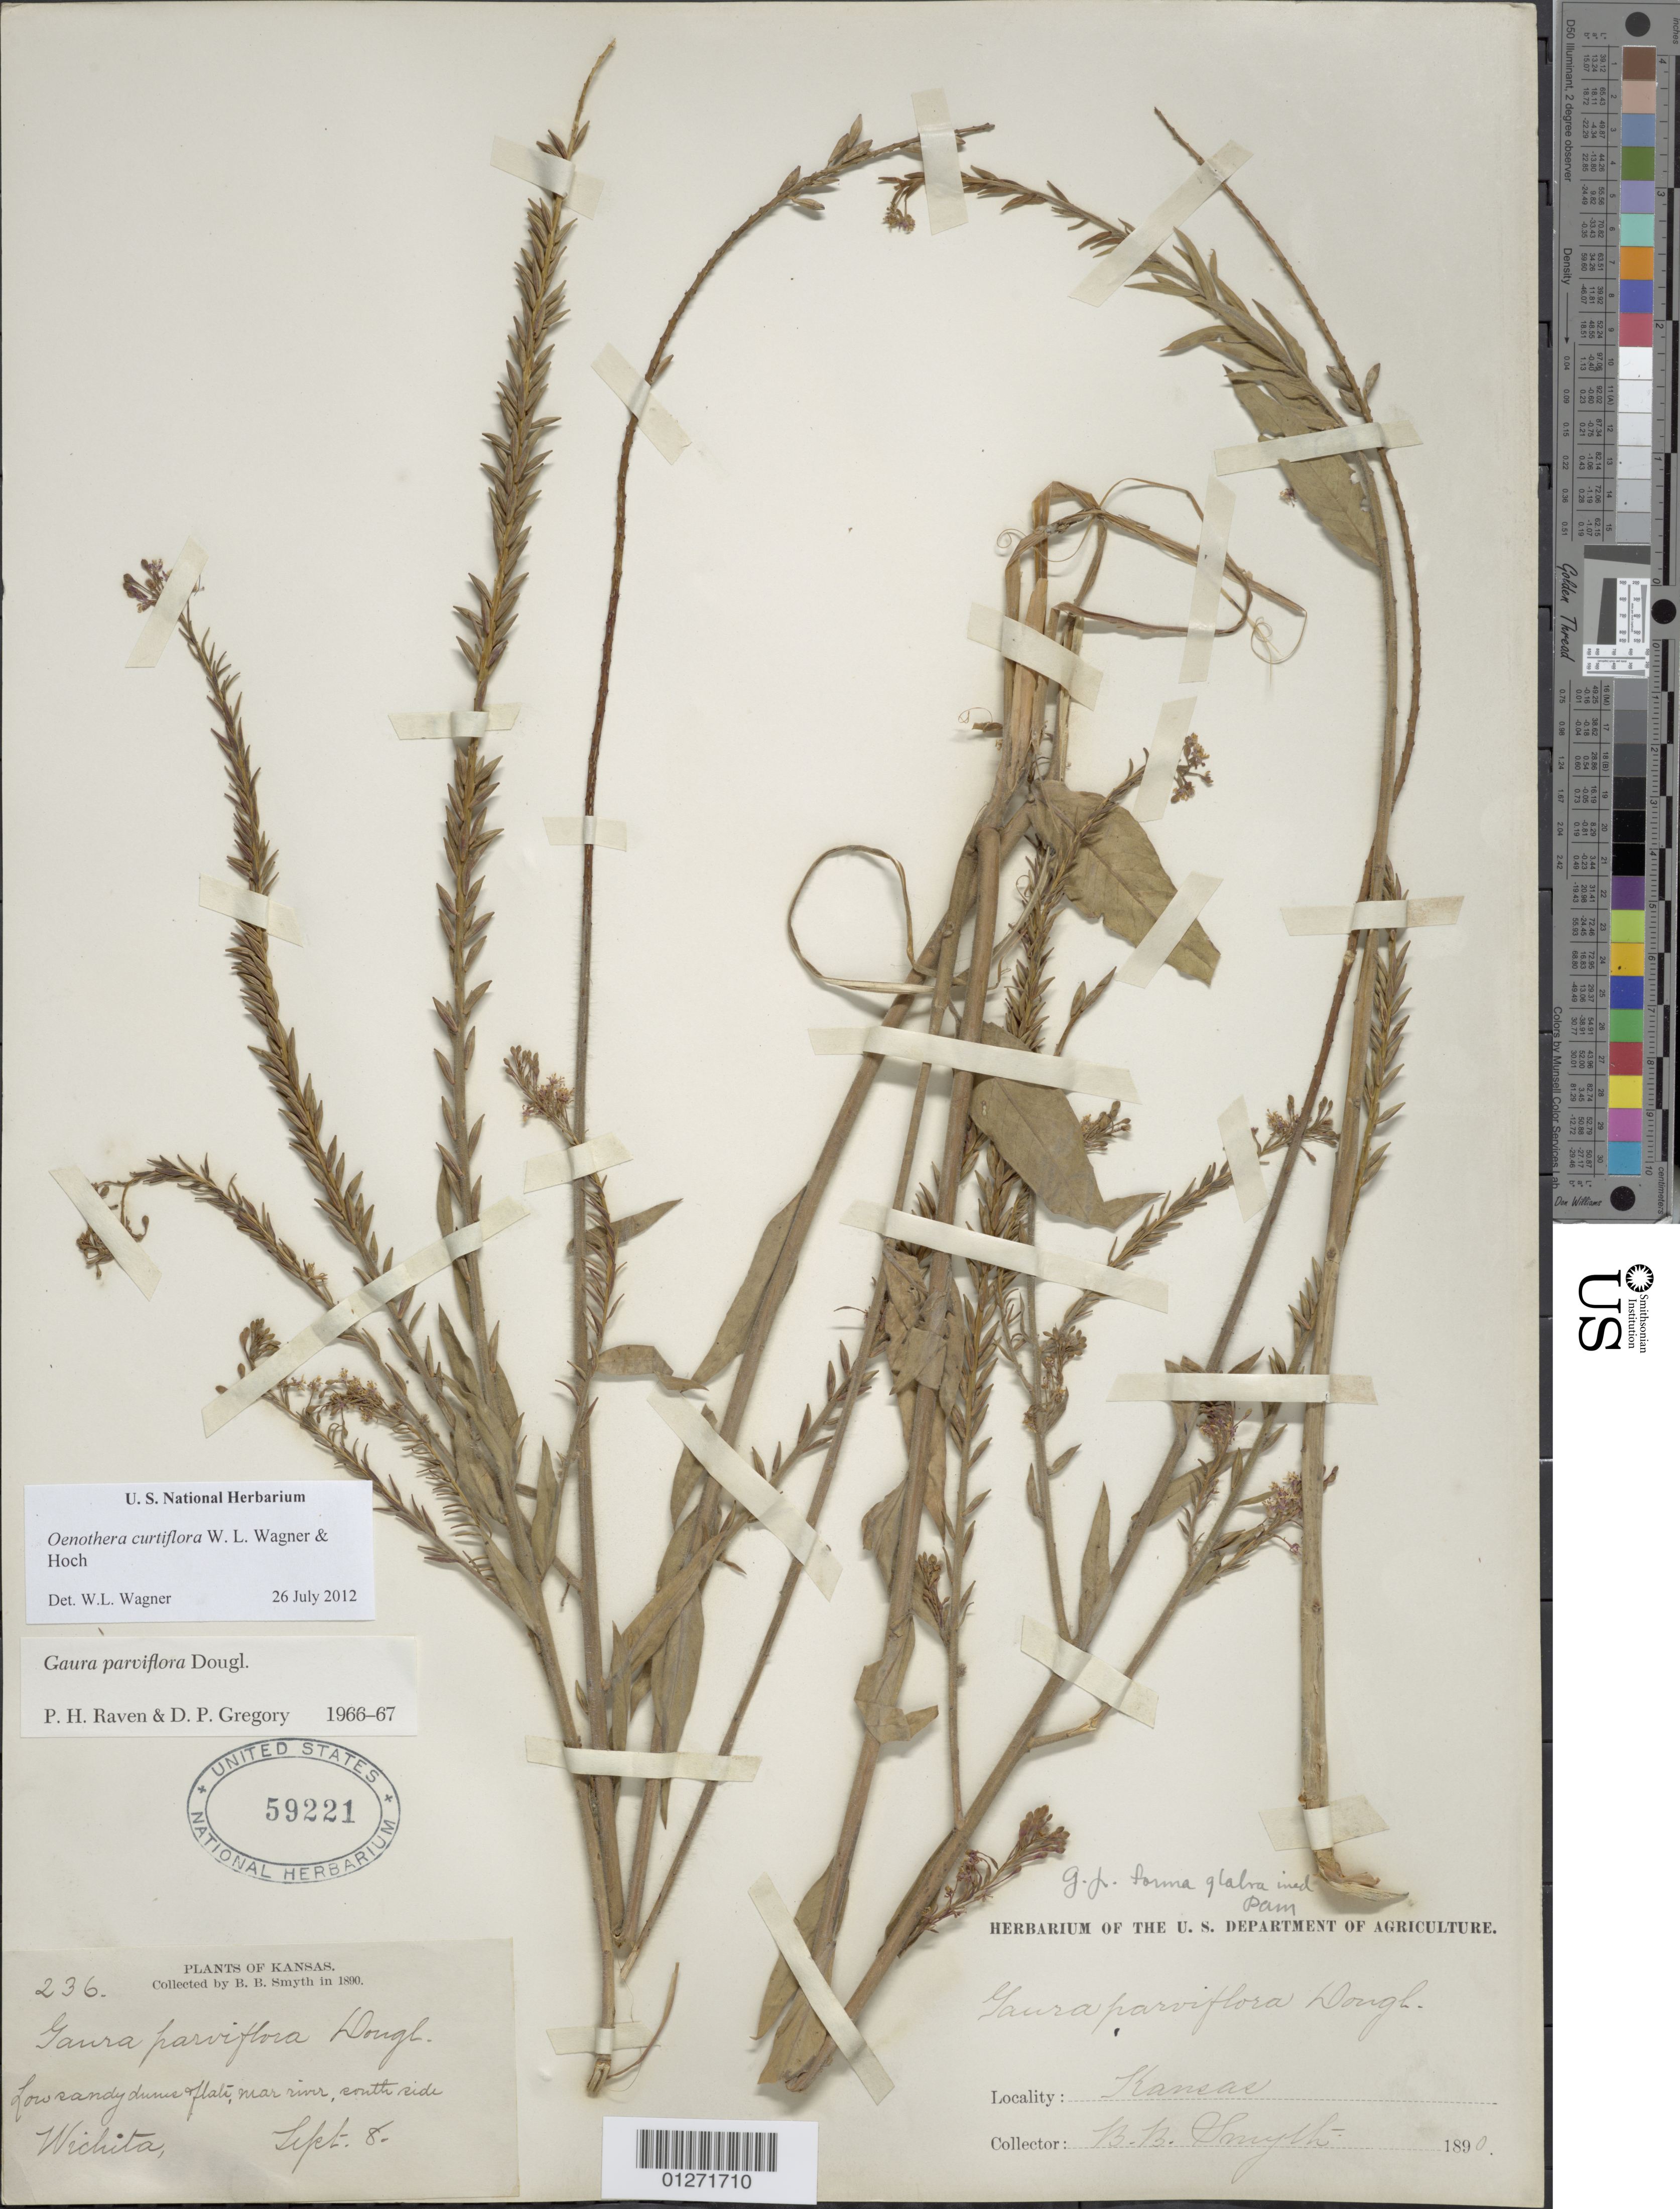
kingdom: Plantae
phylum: Tracheophyta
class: Magnoliopsida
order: Myrtales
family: Onagraceae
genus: Oenothera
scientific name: Oenothera curtiflora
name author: W.L. Wagner & Hoch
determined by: Wagner, W. L., (BOT), Smithsonian Institution - National Museum of Natural History (UNITED STATES)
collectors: B. Smyth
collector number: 236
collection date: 1890-09-08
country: United States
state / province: Kansas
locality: Wichita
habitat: Low sandy dunes.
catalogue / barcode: US 59221